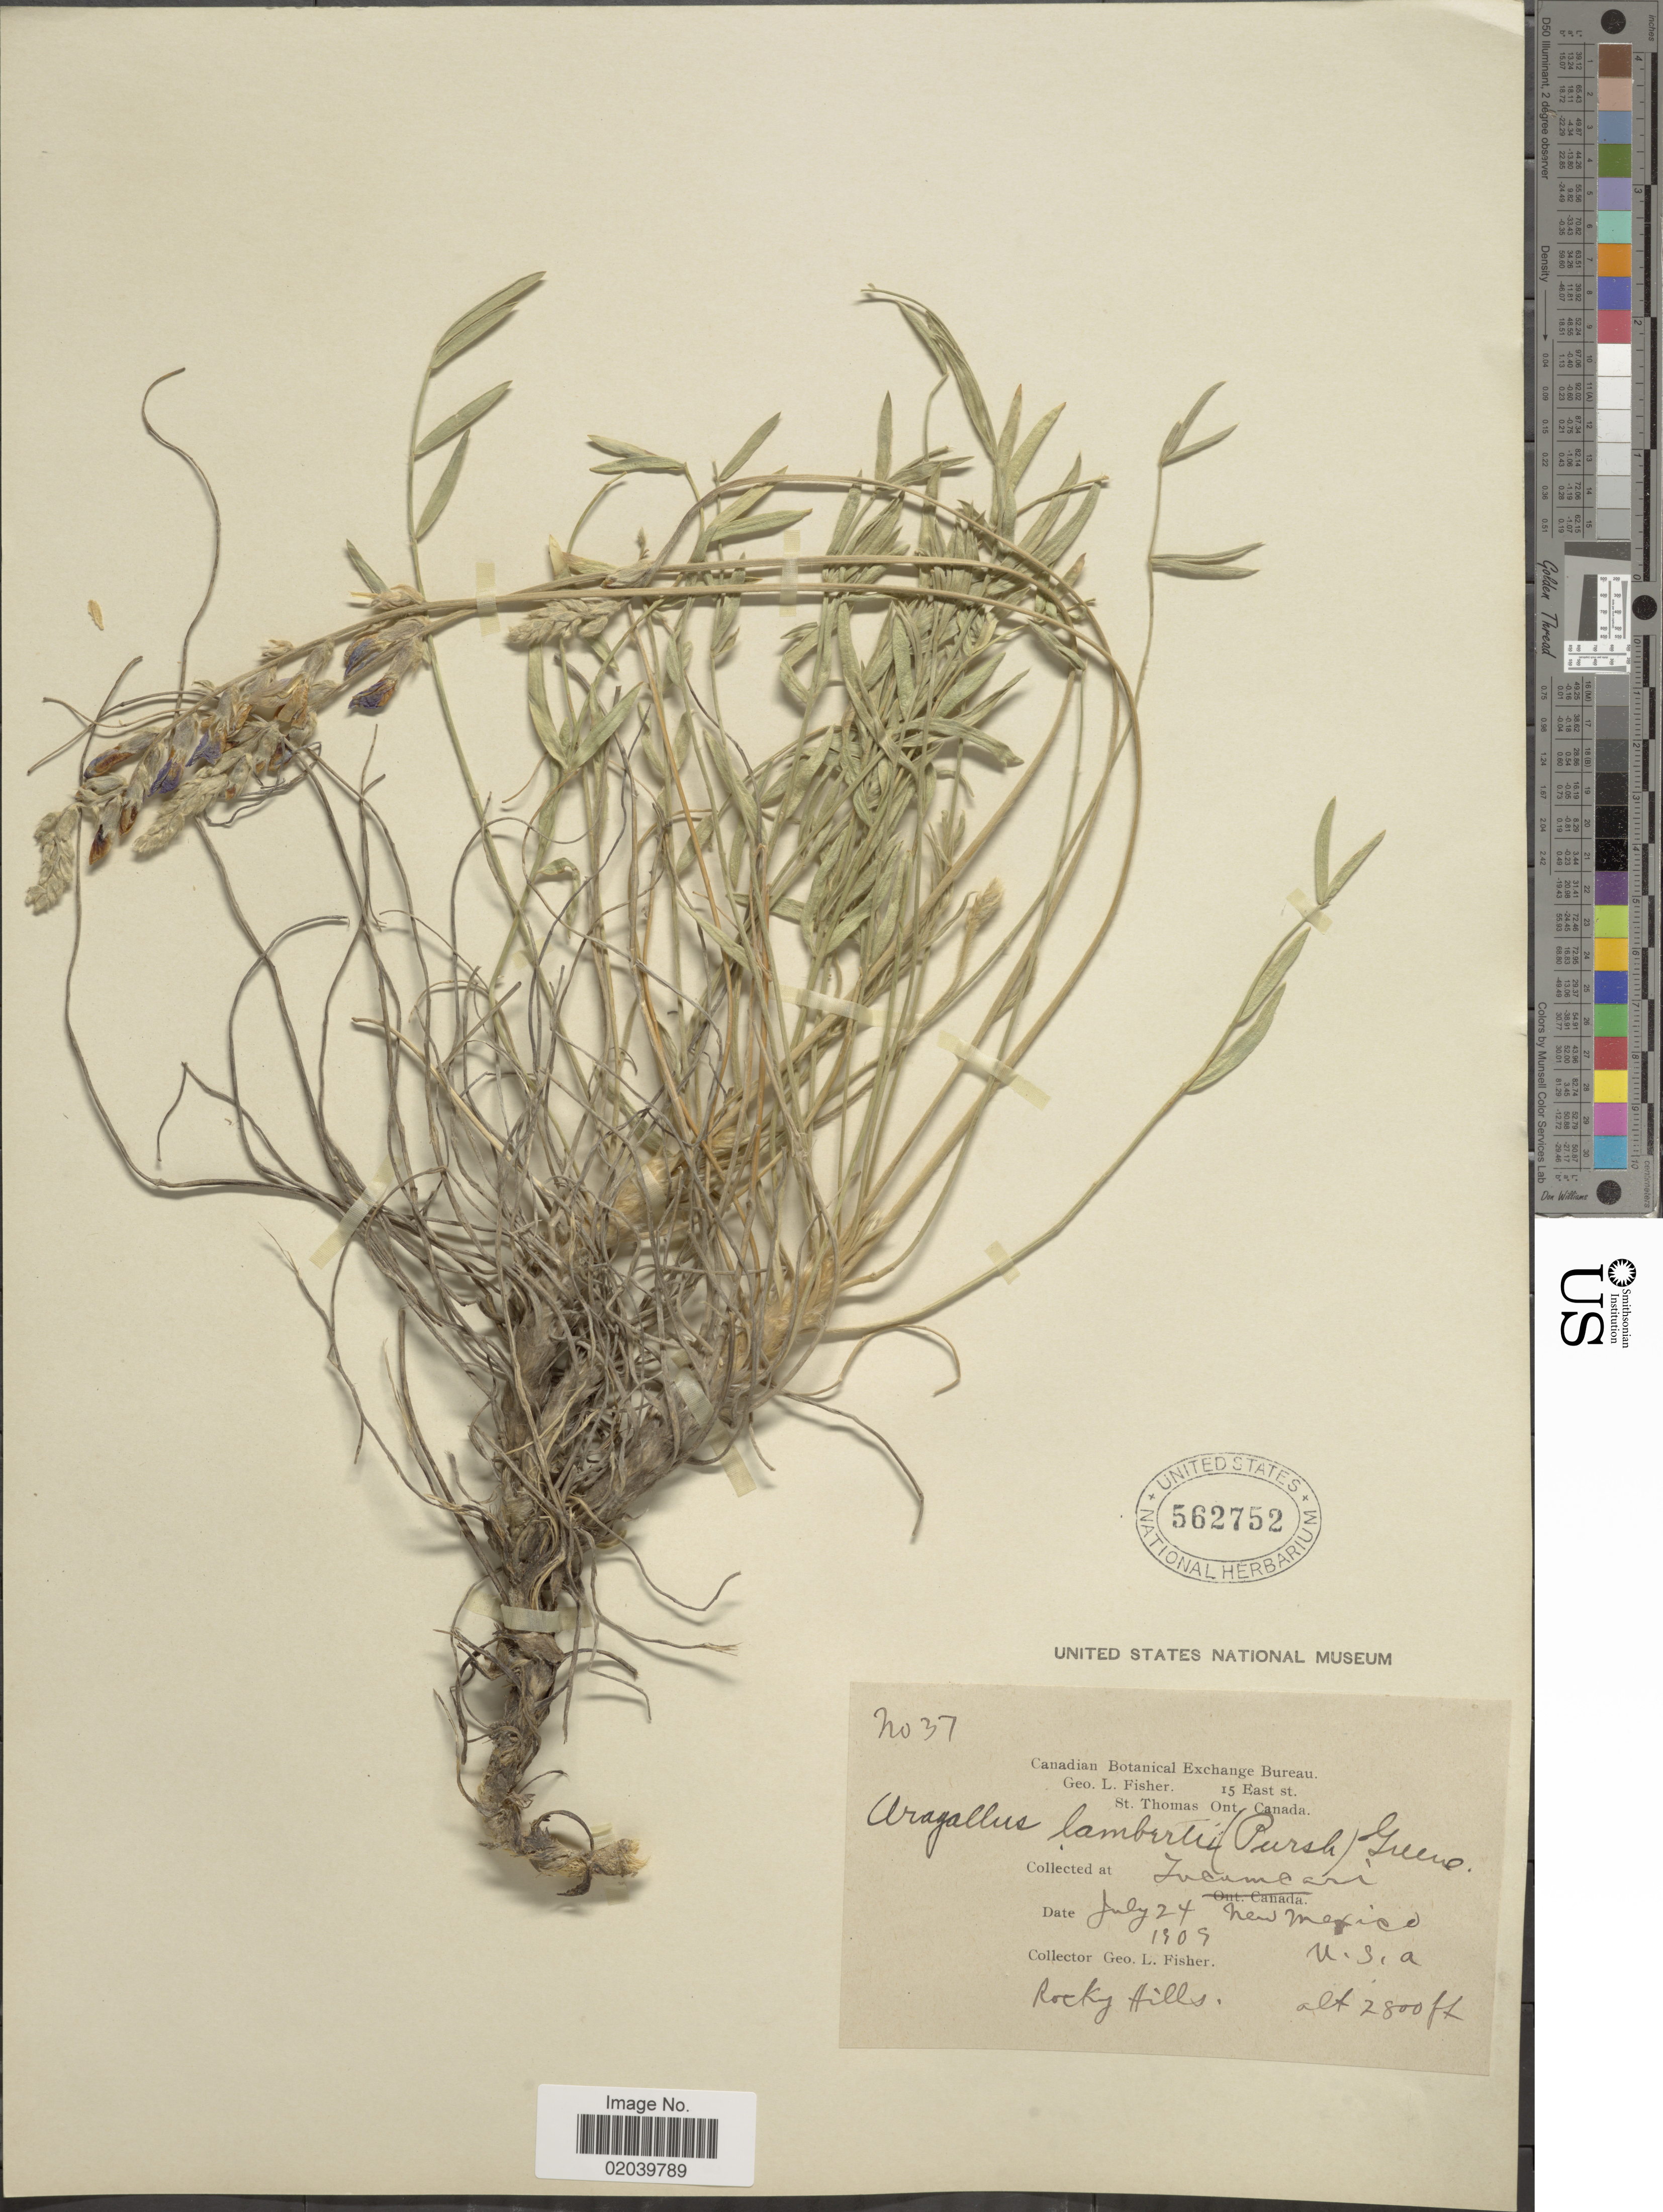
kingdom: Plantae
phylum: Tracheophyta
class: Magnoliopsida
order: Fabales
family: Fabaceae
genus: Oxytropis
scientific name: Oxytropis lambertii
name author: Pursh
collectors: G. L. Fisher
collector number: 37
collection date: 1909-07-24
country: United States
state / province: New Mexico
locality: Tucumcari, New Mexico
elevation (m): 853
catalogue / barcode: US 562752